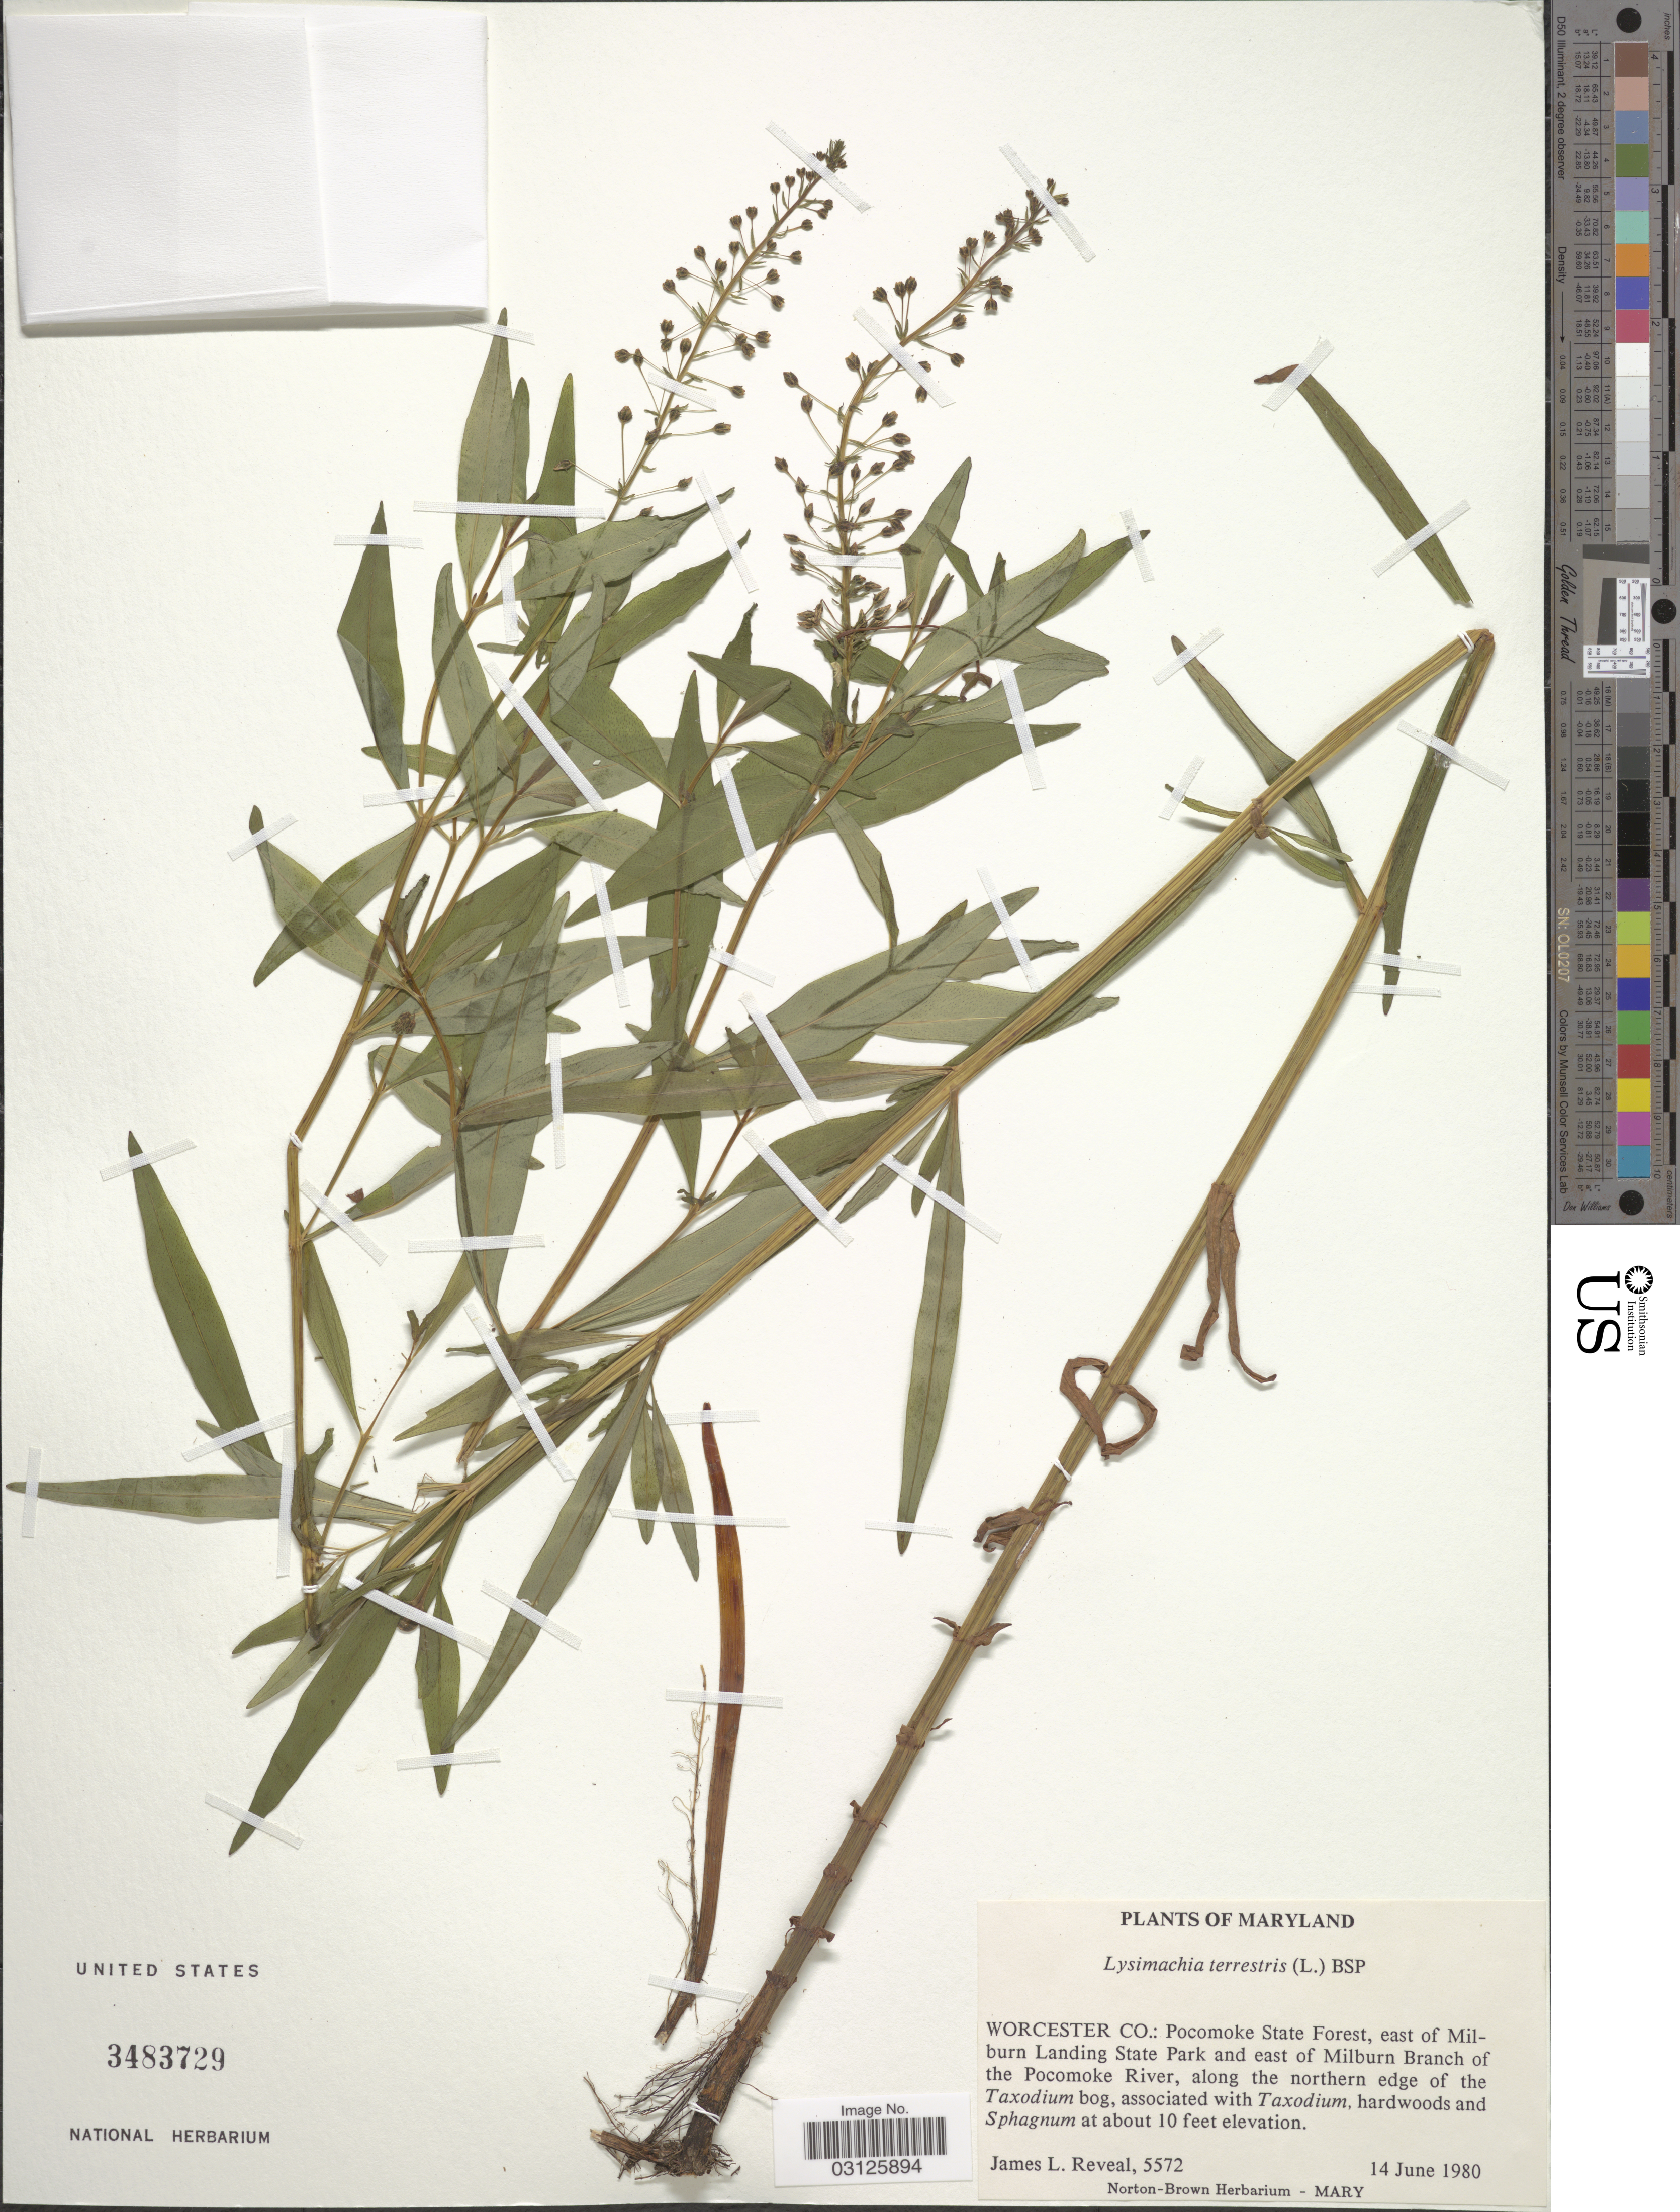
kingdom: Plantae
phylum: Tracheophyta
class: Magnoliopsida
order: Ericales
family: Primulaceae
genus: Lysimachia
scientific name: Lysimachia terrestris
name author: (L.) Britton, Stearns & Poggenb.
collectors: J. L. Reveal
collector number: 5572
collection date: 1980-06-14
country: United States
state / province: Maryland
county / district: Worcester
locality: Worcester Co.: Pocomoke State Forest, east of Milburn Landing State Park and east of Milburn Branch of the Pocomoke River, along the northern edge of the Taxodium bog.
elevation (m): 3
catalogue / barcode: US 3483729